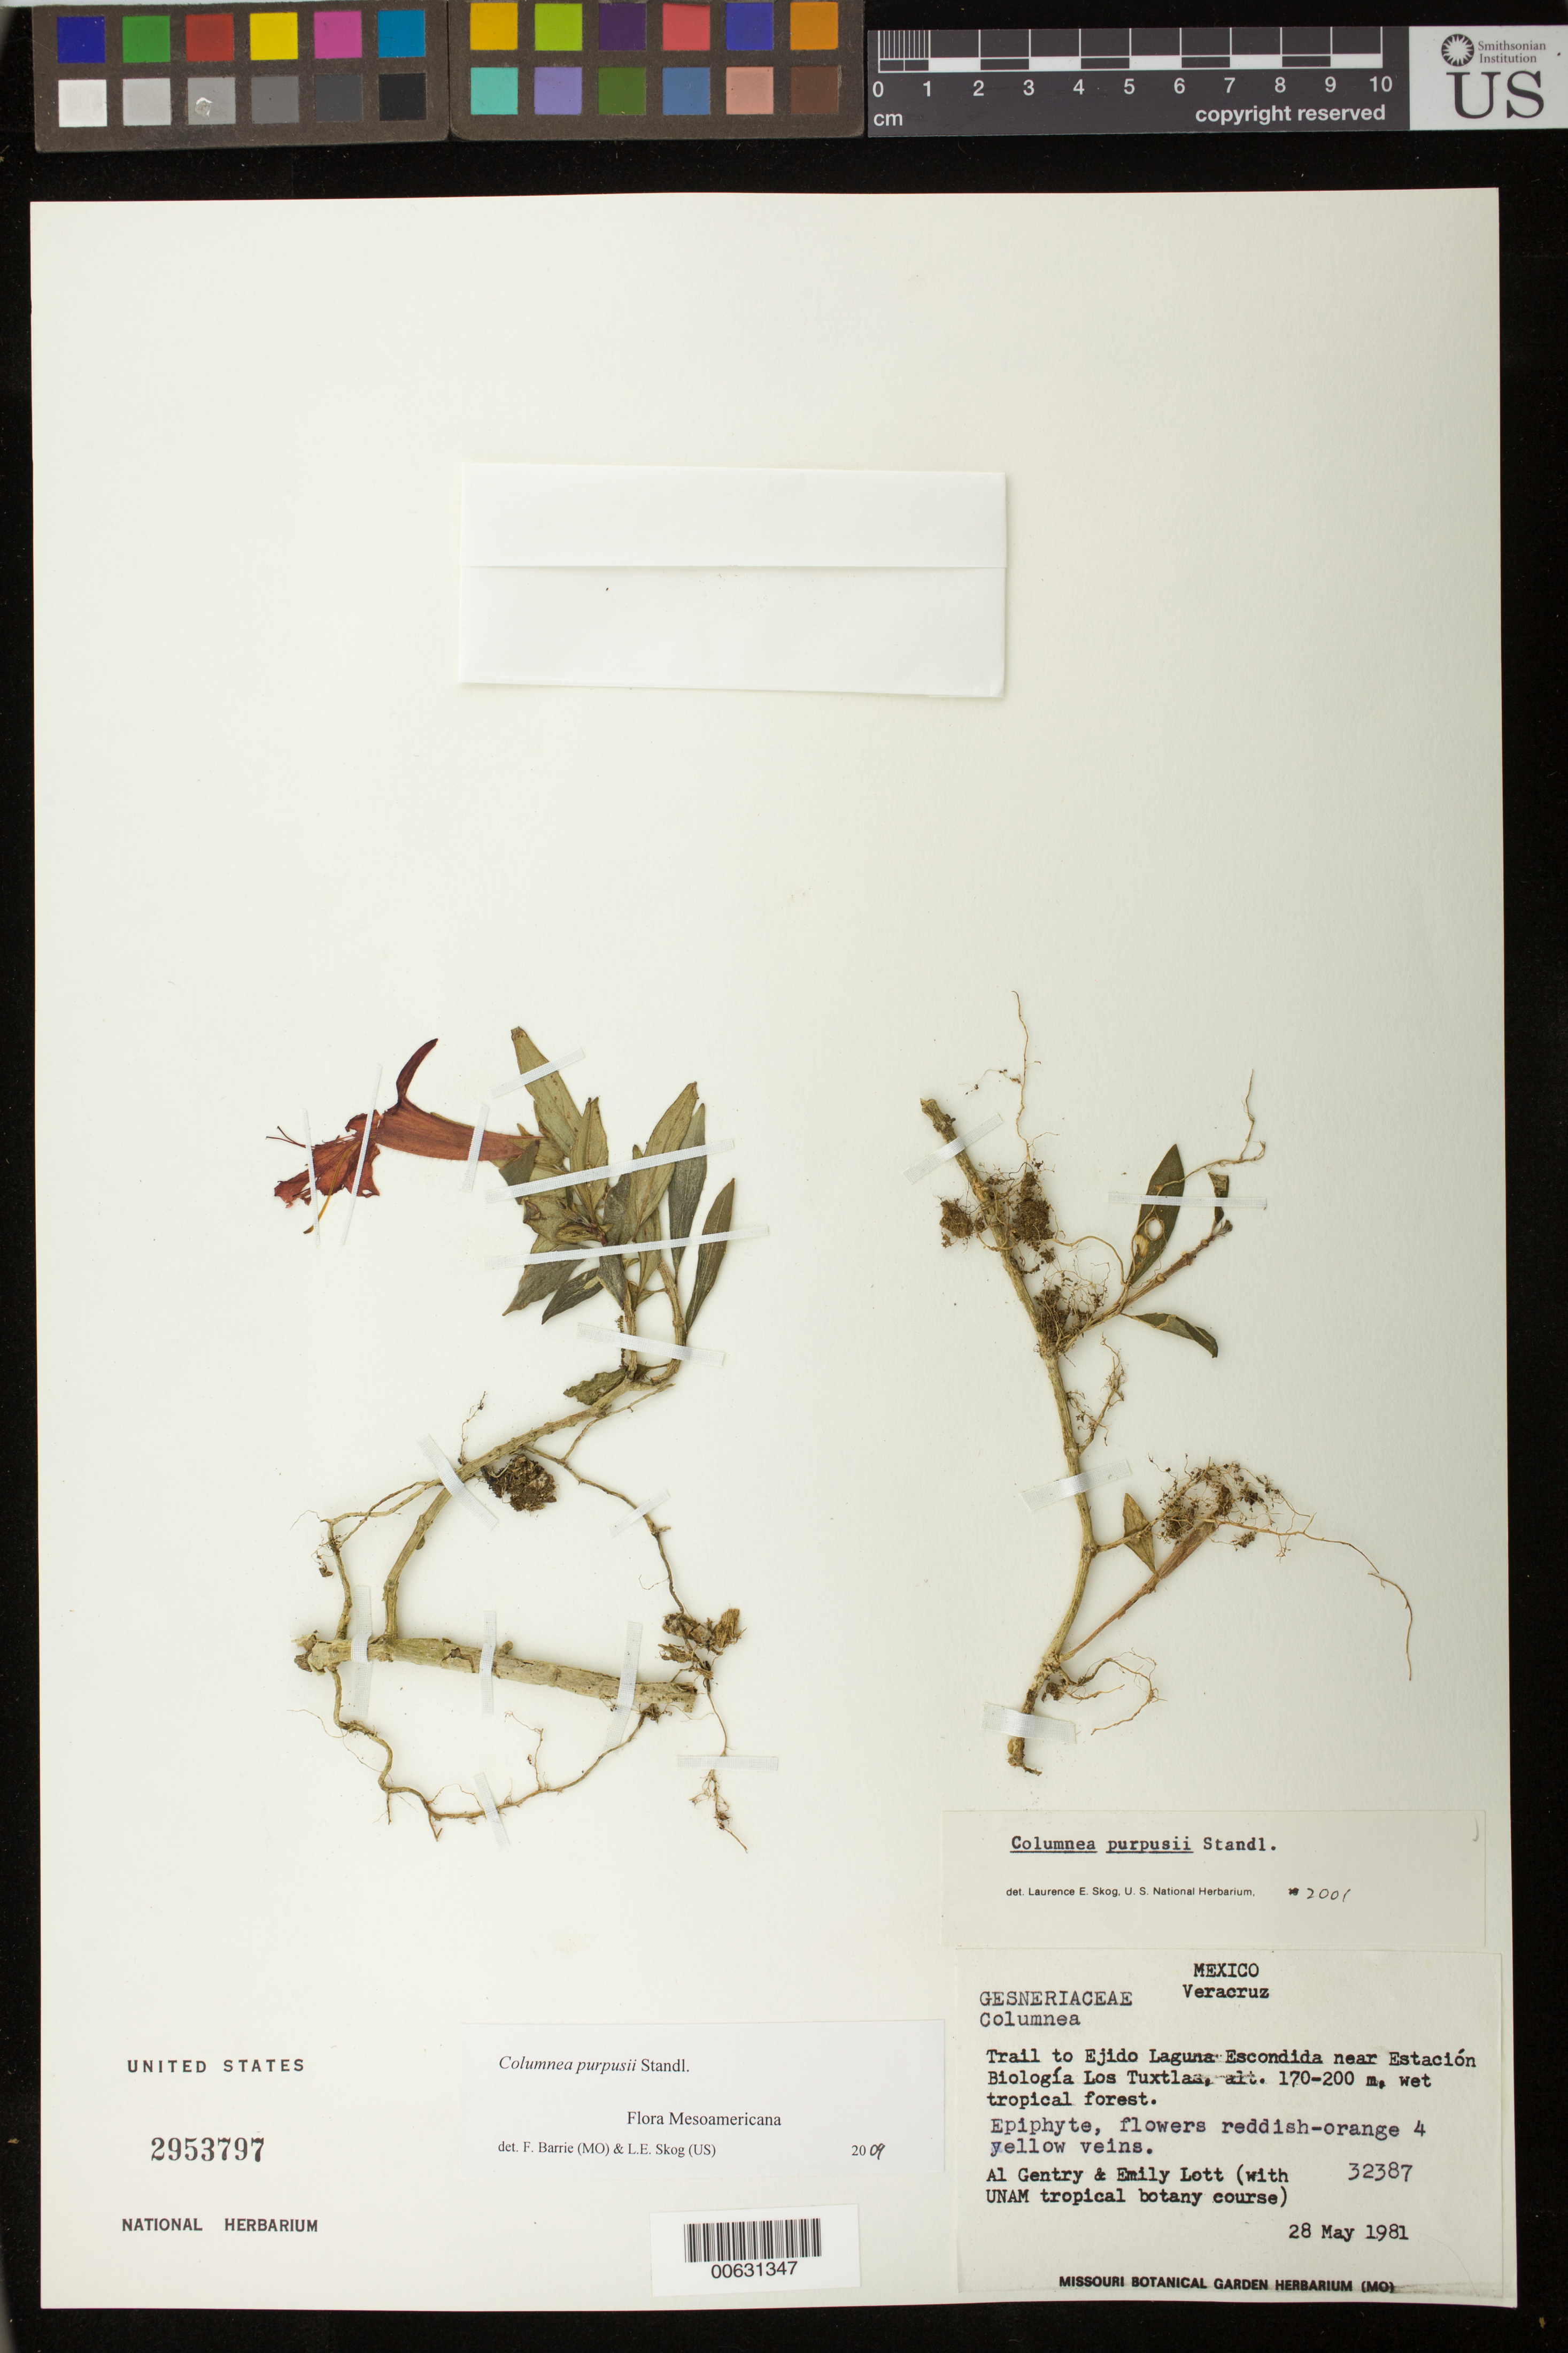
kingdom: Plantae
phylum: Tracheophyta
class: Magnoliopsida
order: Lamiales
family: Gesneriaceae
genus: Columnea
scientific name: Columnea purpusii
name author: Standl.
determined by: Skog, Laurence E.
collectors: A. H. Gentry, E. Lott & UNAM tropical botany class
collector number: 32387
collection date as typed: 28 May 1981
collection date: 1981-05-28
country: Mexico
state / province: Veracruz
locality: Trail to Ejido Laguna Escondida near Estación Biología Los Tuxtlas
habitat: Wet tropical forest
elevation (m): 170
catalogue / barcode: US 2953797